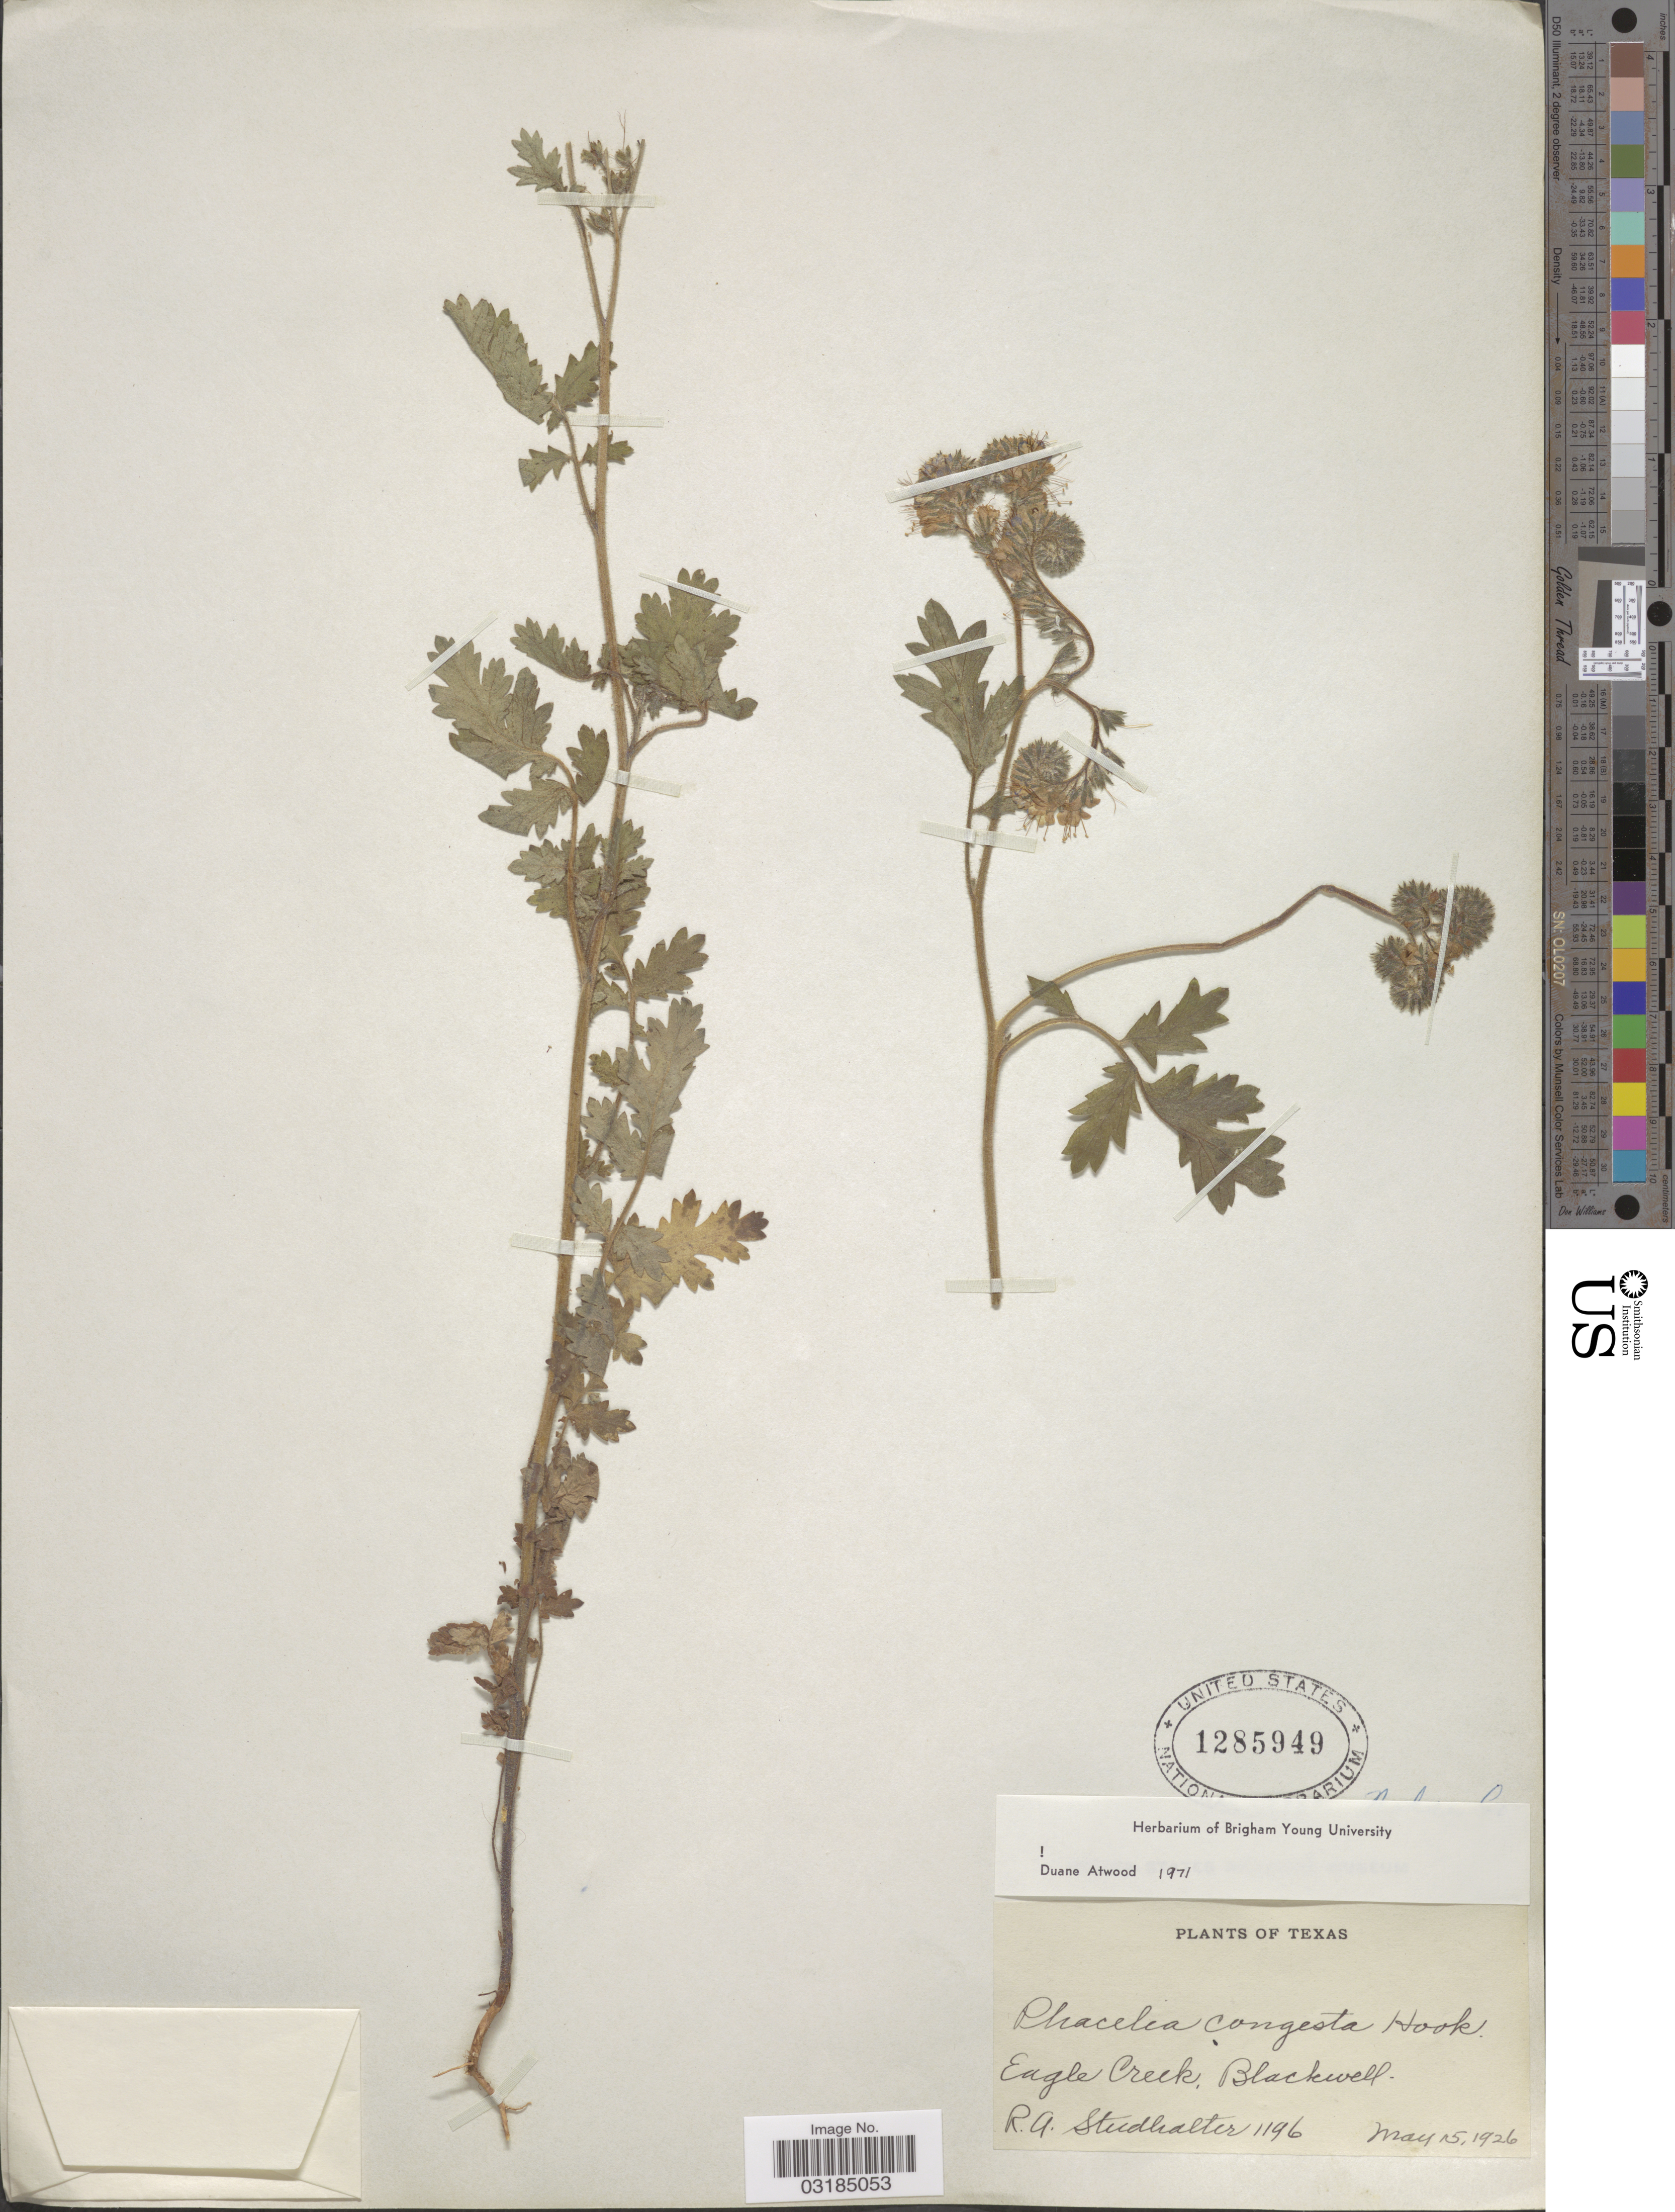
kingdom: Plantae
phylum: Tracheophyta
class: Magnoliopsida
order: Boraginales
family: Hydrophyllaceae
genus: Phacelia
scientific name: Phacelia congesta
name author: Hook.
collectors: R. Studhalter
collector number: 1196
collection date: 1926-05-15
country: United States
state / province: Texas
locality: Eagle Creek, Blackwell.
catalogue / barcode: US 1285949